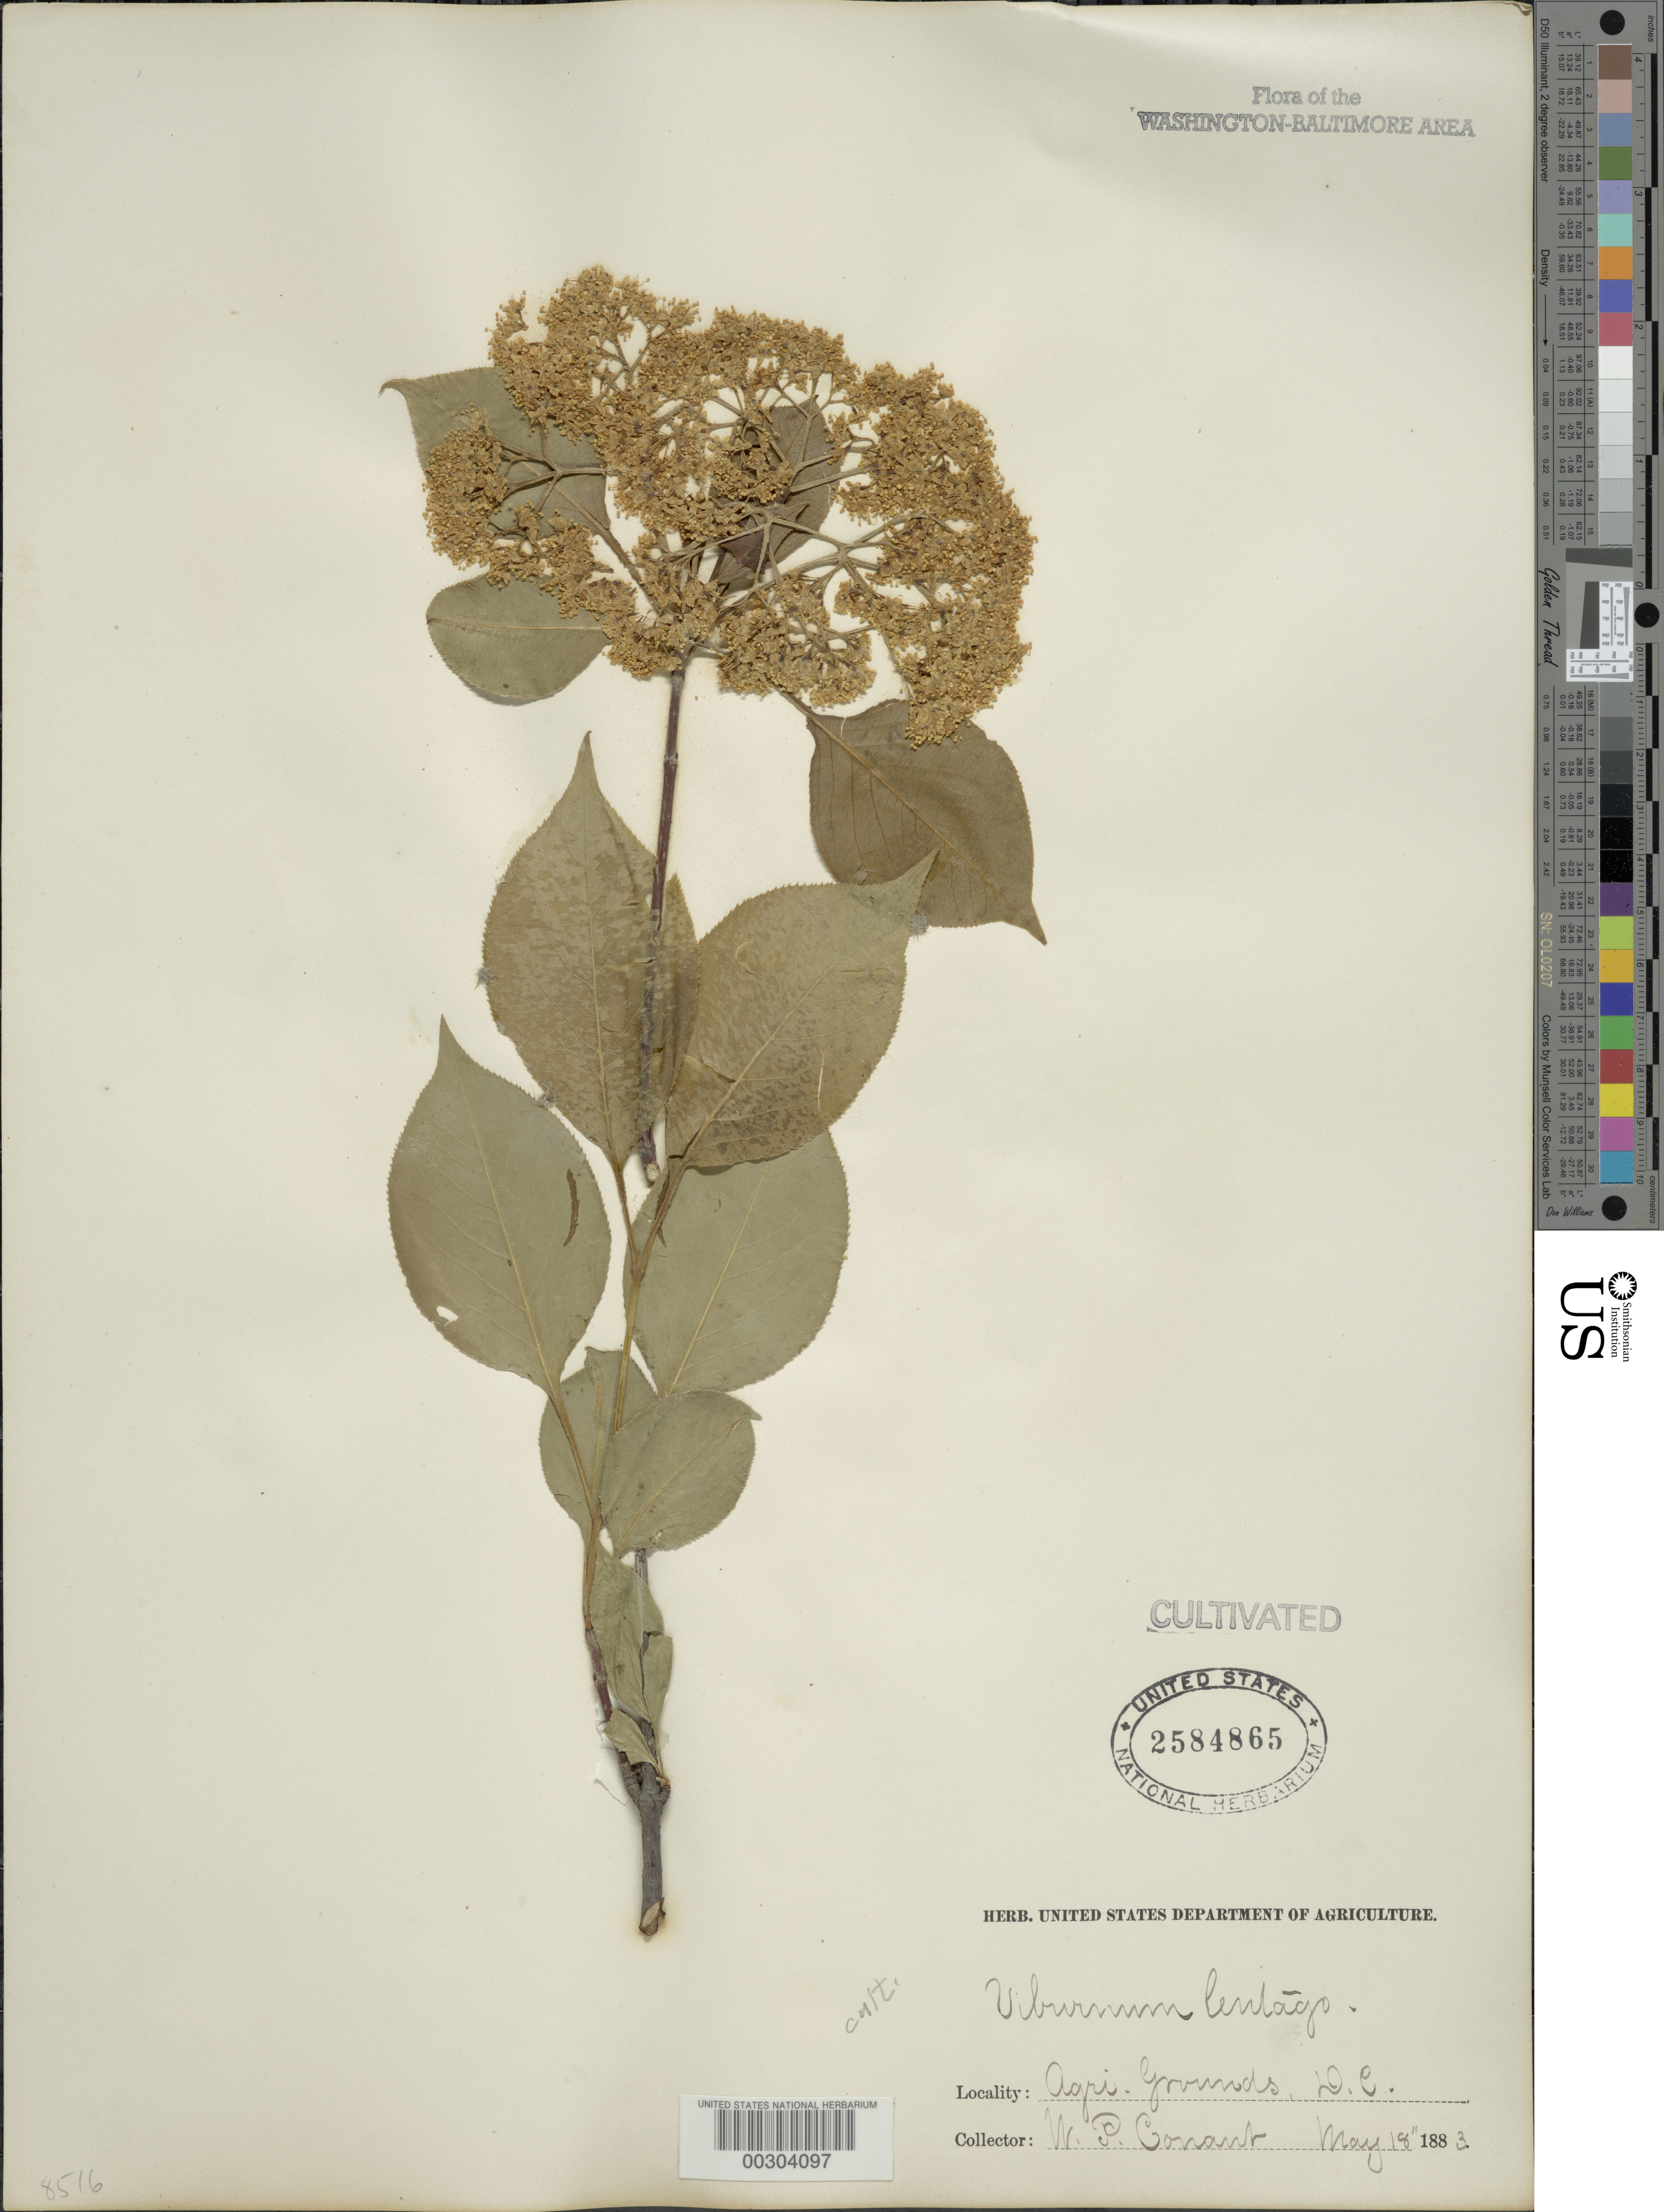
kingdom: Plantae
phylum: Tracheophyta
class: Magnoliopsida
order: Dipsacales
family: Viburnaceae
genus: Viburnum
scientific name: Viburnum lentago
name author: L.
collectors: W. P. Conant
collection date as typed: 18 May 1883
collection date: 1883-05-18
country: United States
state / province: District of Columbia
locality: Department of Agriculture grounds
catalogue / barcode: US 2584865